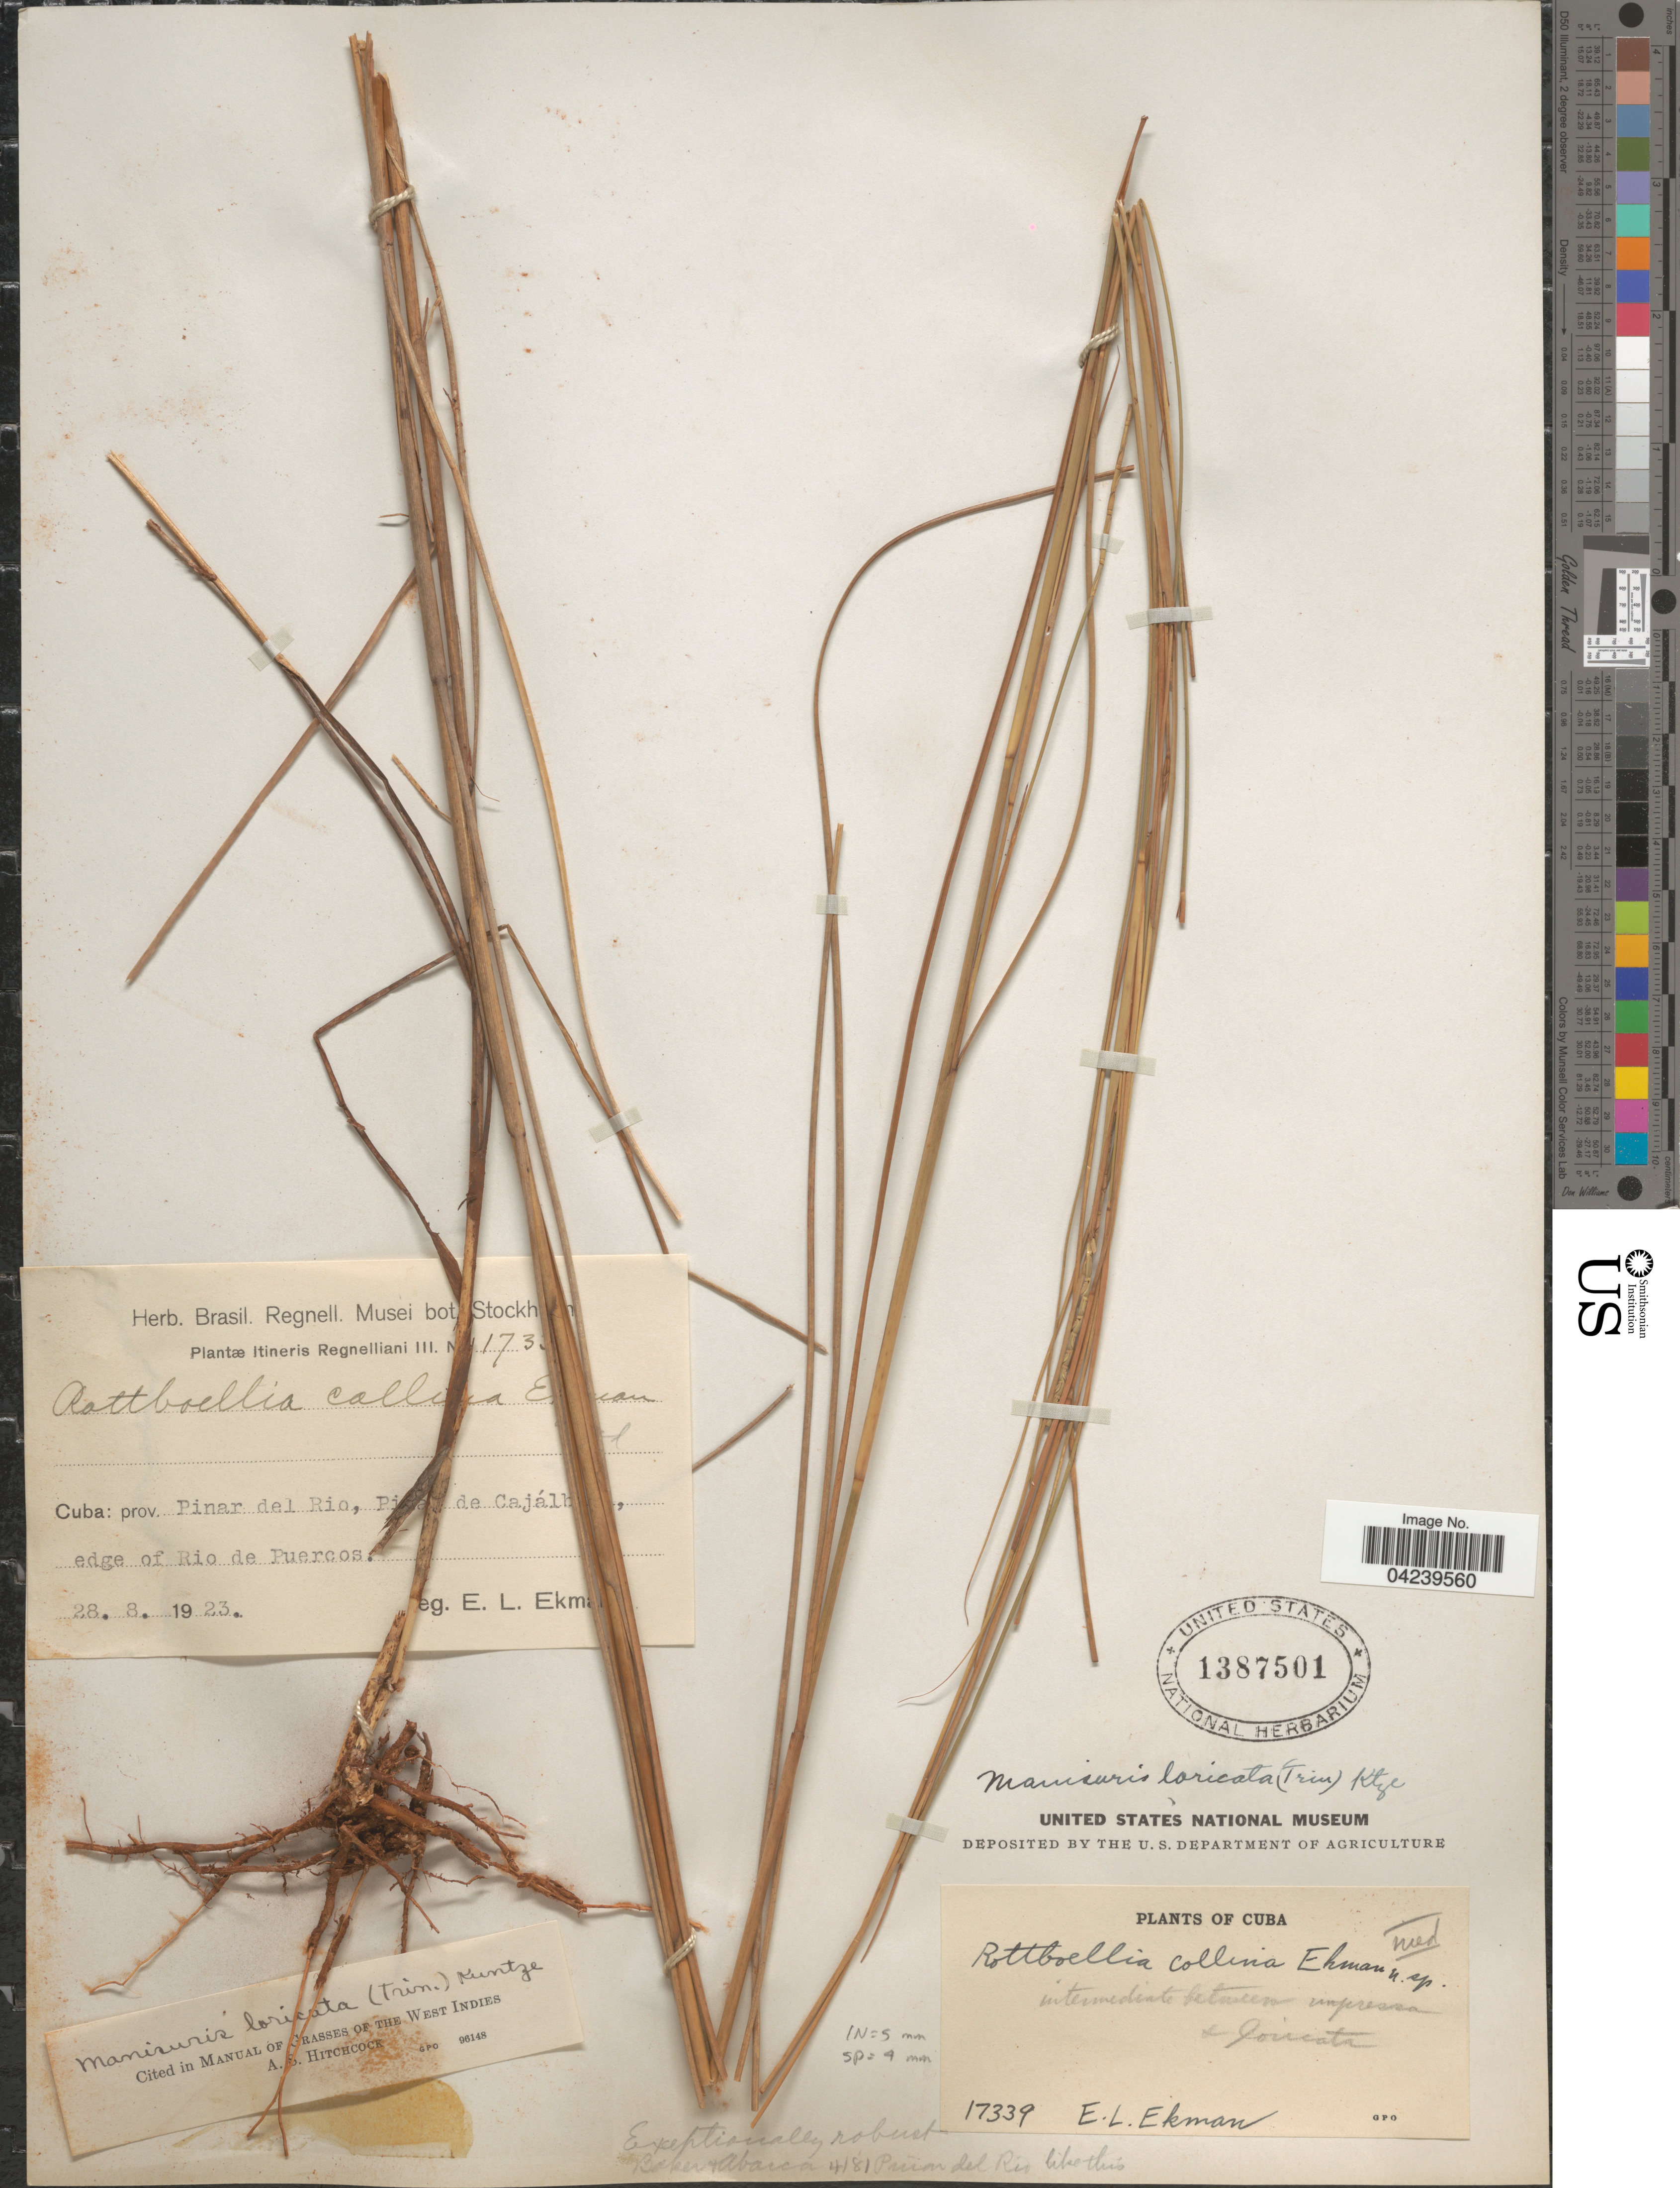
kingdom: Plantae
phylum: Tracheophyta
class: Liliopsida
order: Poales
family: Poaceae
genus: Rhytachne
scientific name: Rhytachne rottboellioides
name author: Desv.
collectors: E. L. Ekman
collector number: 17339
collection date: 1923-08-28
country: Cuba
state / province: Pinar del Río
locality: Itineris Regnelliani III. Prov. Pinar del Rio, Pi [illegible text] de Cajál [illegible text], edge of Rio de Puercos.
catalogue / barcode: US 1387501